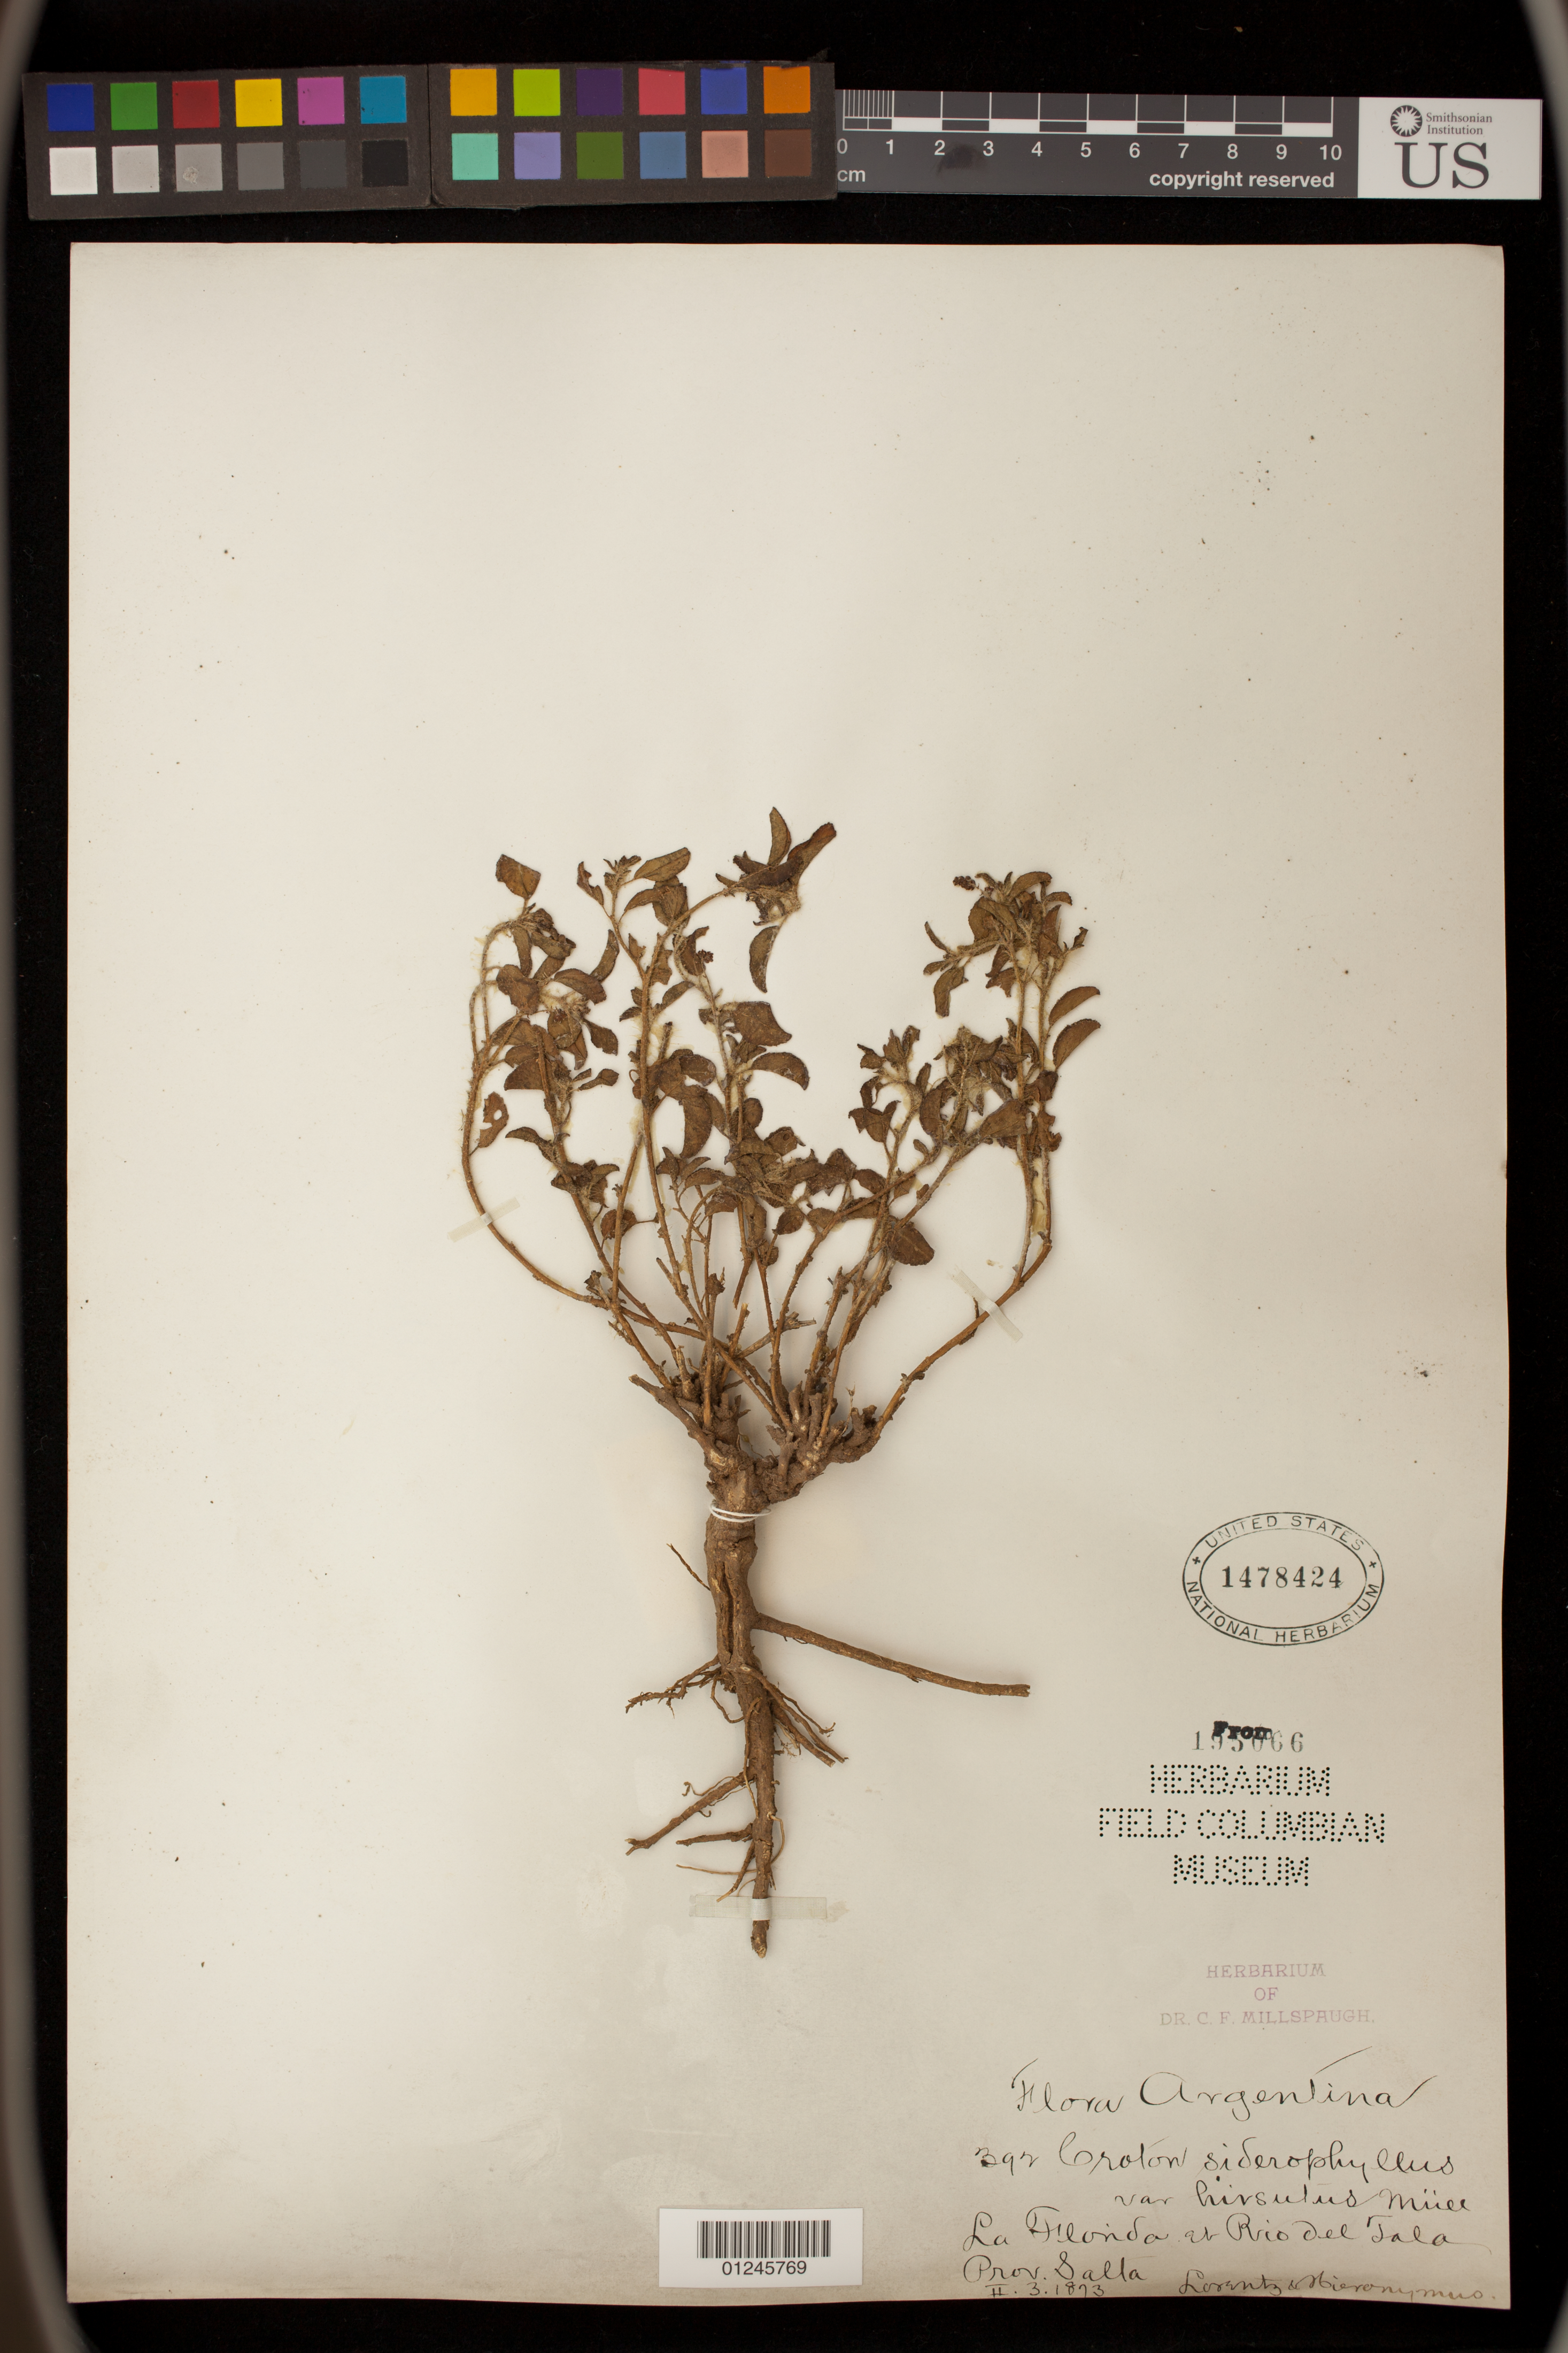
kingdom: Plantae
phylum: Tracheophyta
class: Magnoliopsida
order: Malpighiales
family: Euphorbiaceae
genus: Croton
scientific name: Croton siderophyllus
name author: Müll. Arg.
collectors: -. Hieronymus & -. Lorentz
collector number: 392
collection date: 1873-02-03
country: Argentina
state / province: Salta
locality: La Florida al Rio del Tala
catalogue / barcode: US 1478424